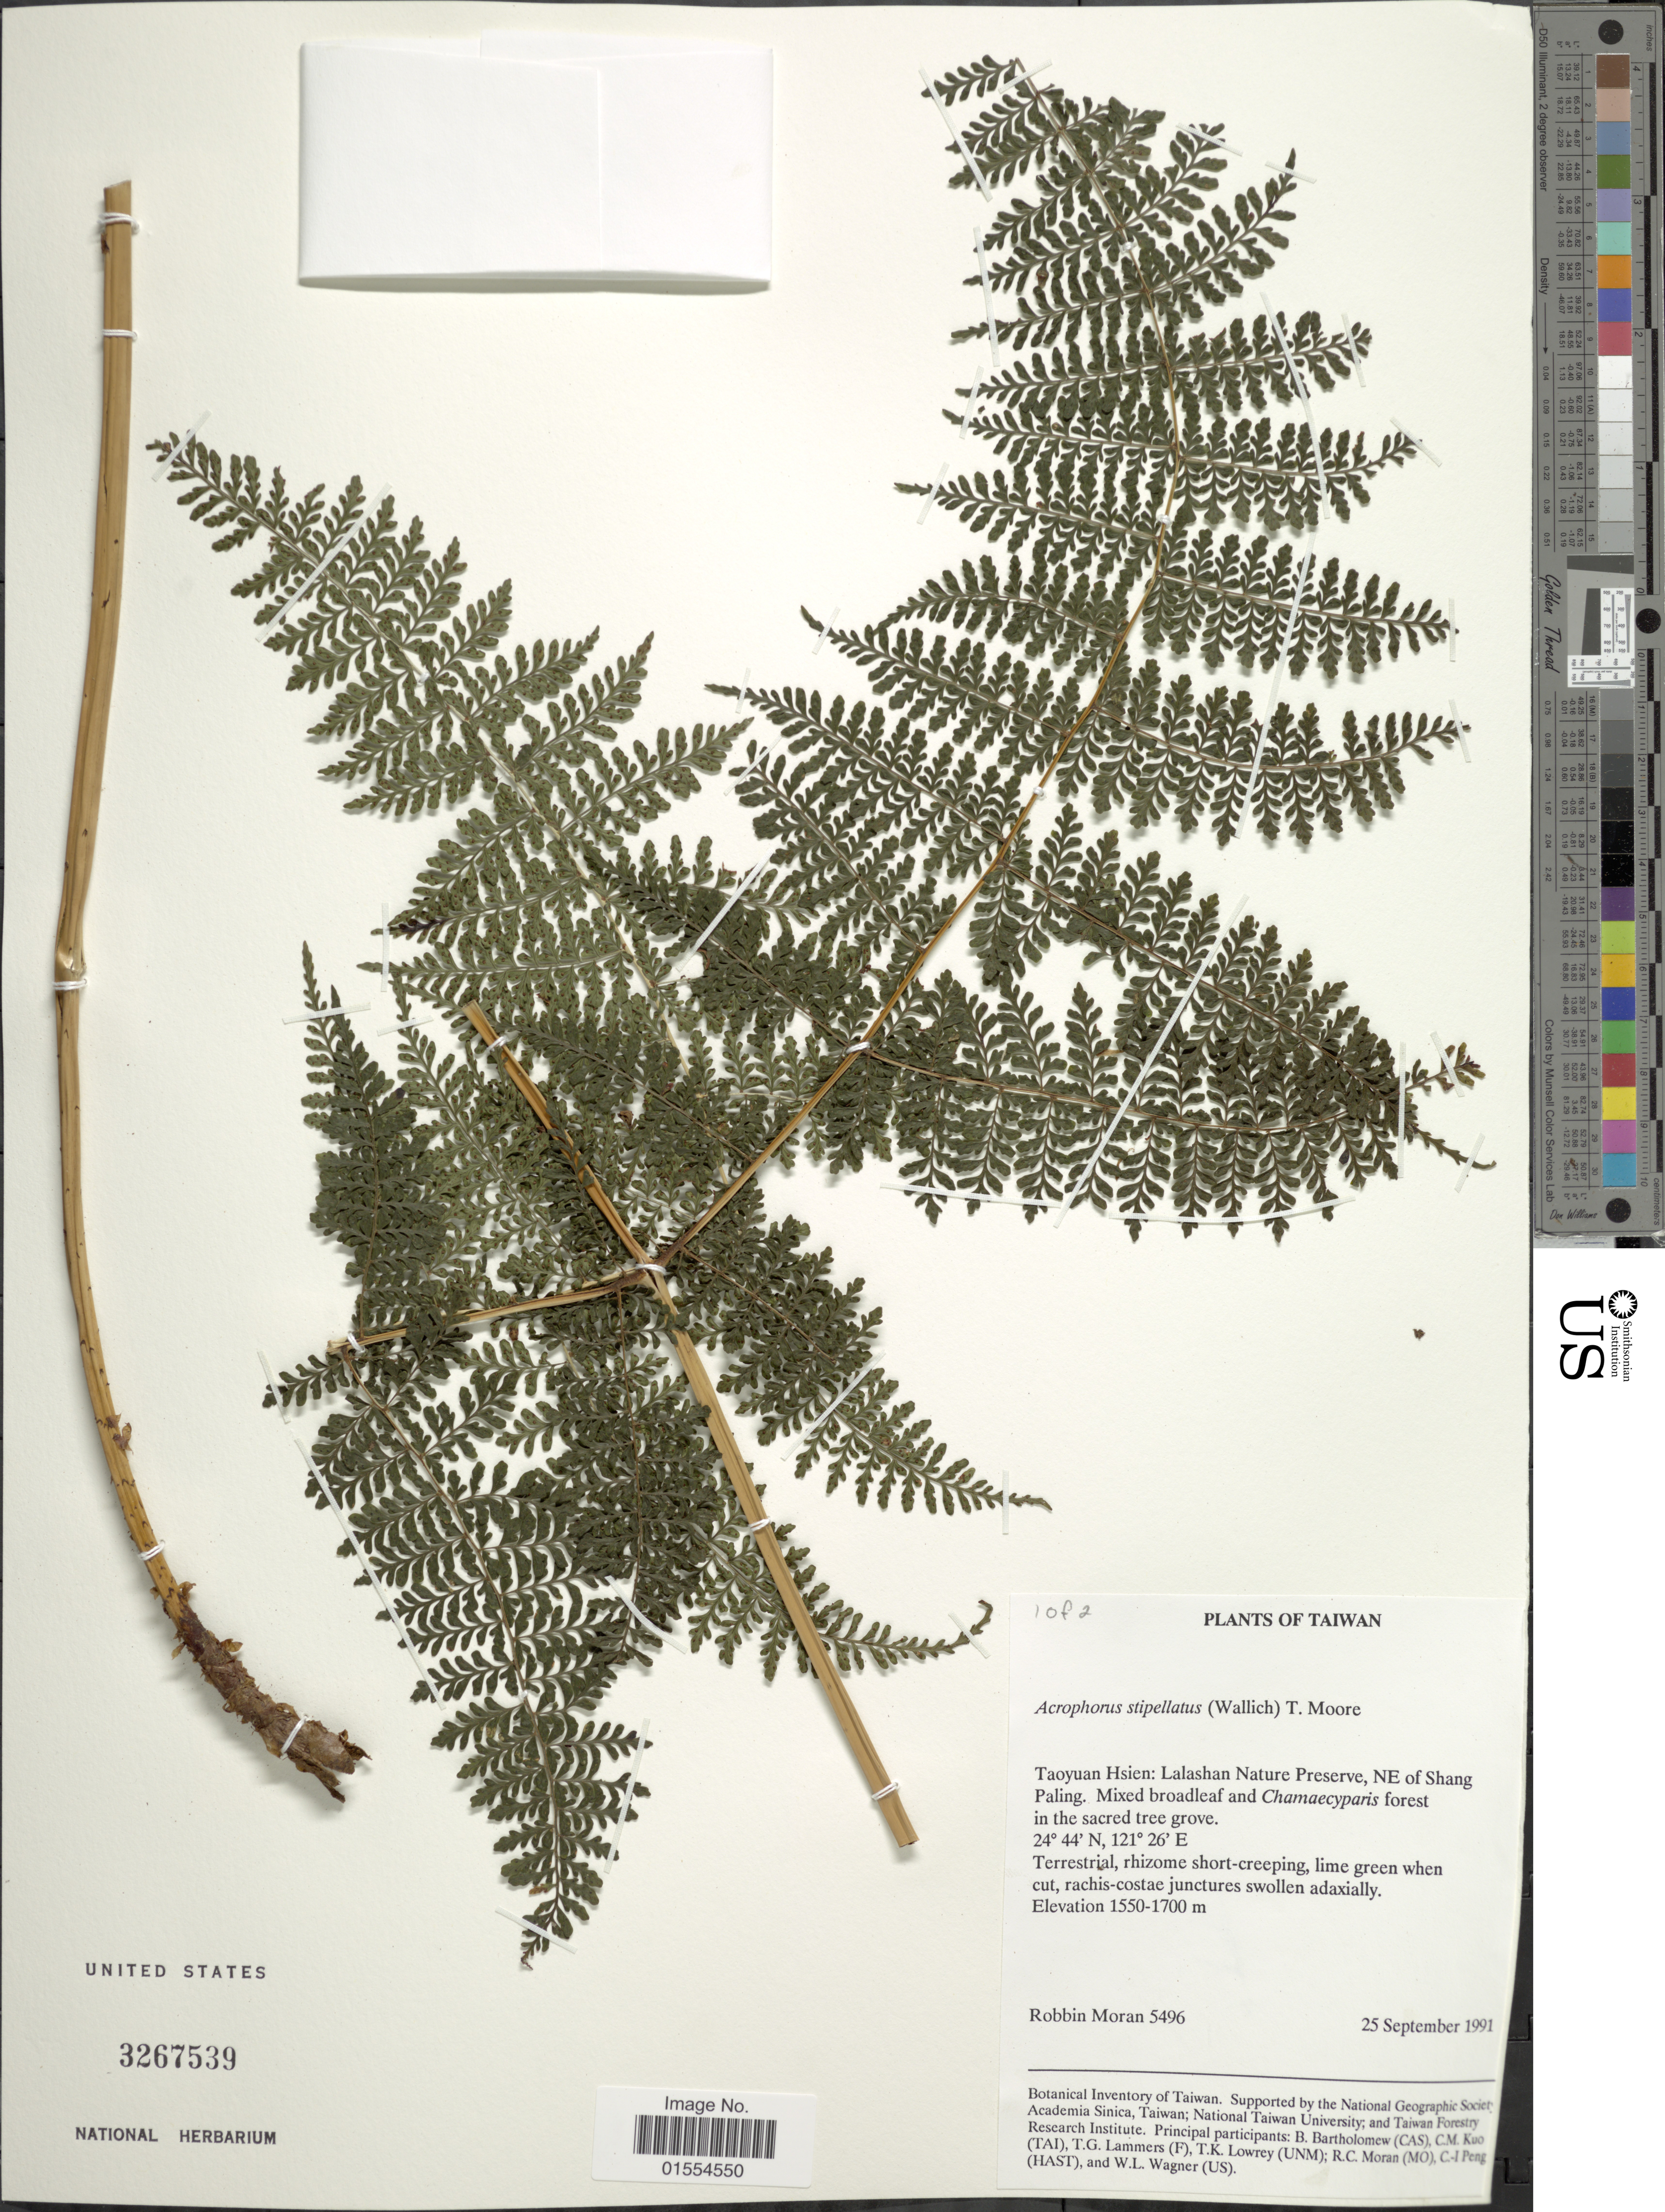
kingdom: Plantae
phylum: Tracheophyta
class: Polypodiopsida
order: Polypodiales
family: Dryopteridaceae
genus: Dryopteris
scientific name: Dryopteris nodosa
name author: (C. Presl) Li Bing Zhang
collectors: R. C. Moran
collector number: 5496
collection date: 1991-09-25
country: Taiwan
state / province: Taoyuan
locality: Taoyuan Hsien: Lalashan Nature Preserve, NE of Shang Paling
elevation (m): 1550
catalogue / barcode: US 3267539